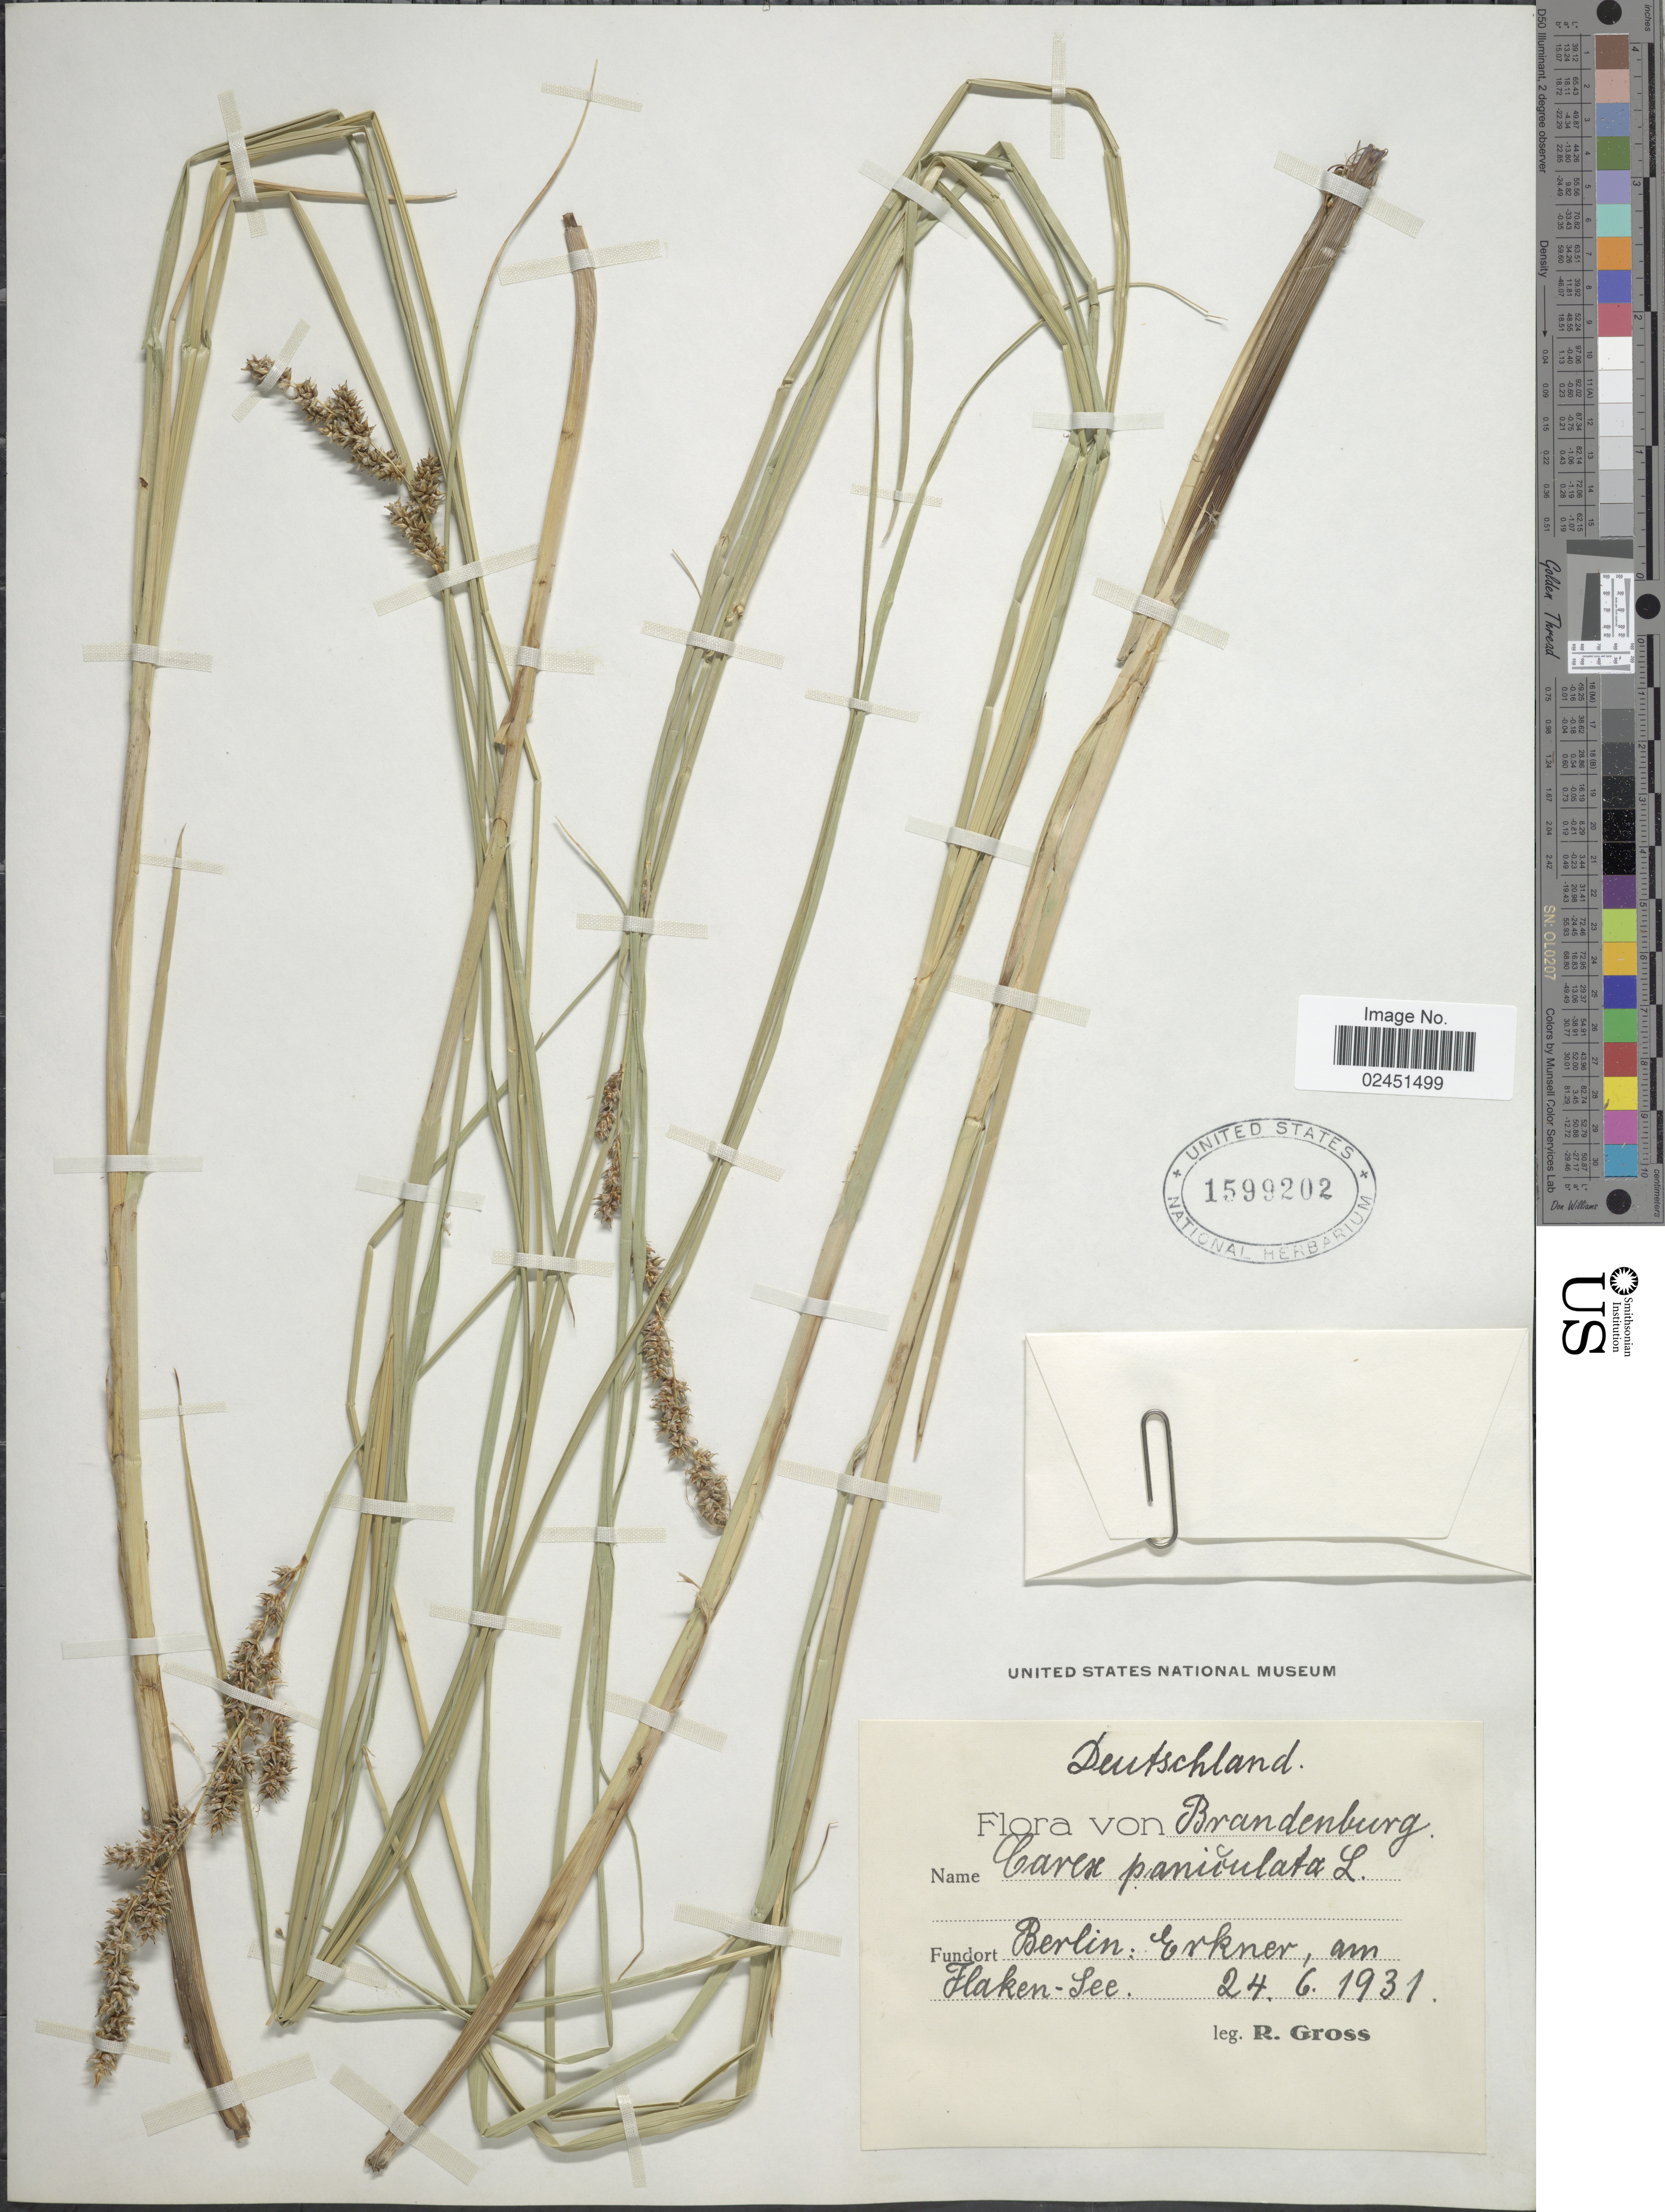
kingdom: Plantae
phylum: Tracheophyta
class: Liliopsida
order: Poales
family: Cyperaceae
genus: Carex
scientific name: Carex paniculata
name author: L.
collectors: R. Gross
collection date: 1931-06-24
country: Germany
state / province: Berlin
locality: Brandenburg. Erkner, am Flaken- See [interpreted]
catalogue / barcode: US 1599202